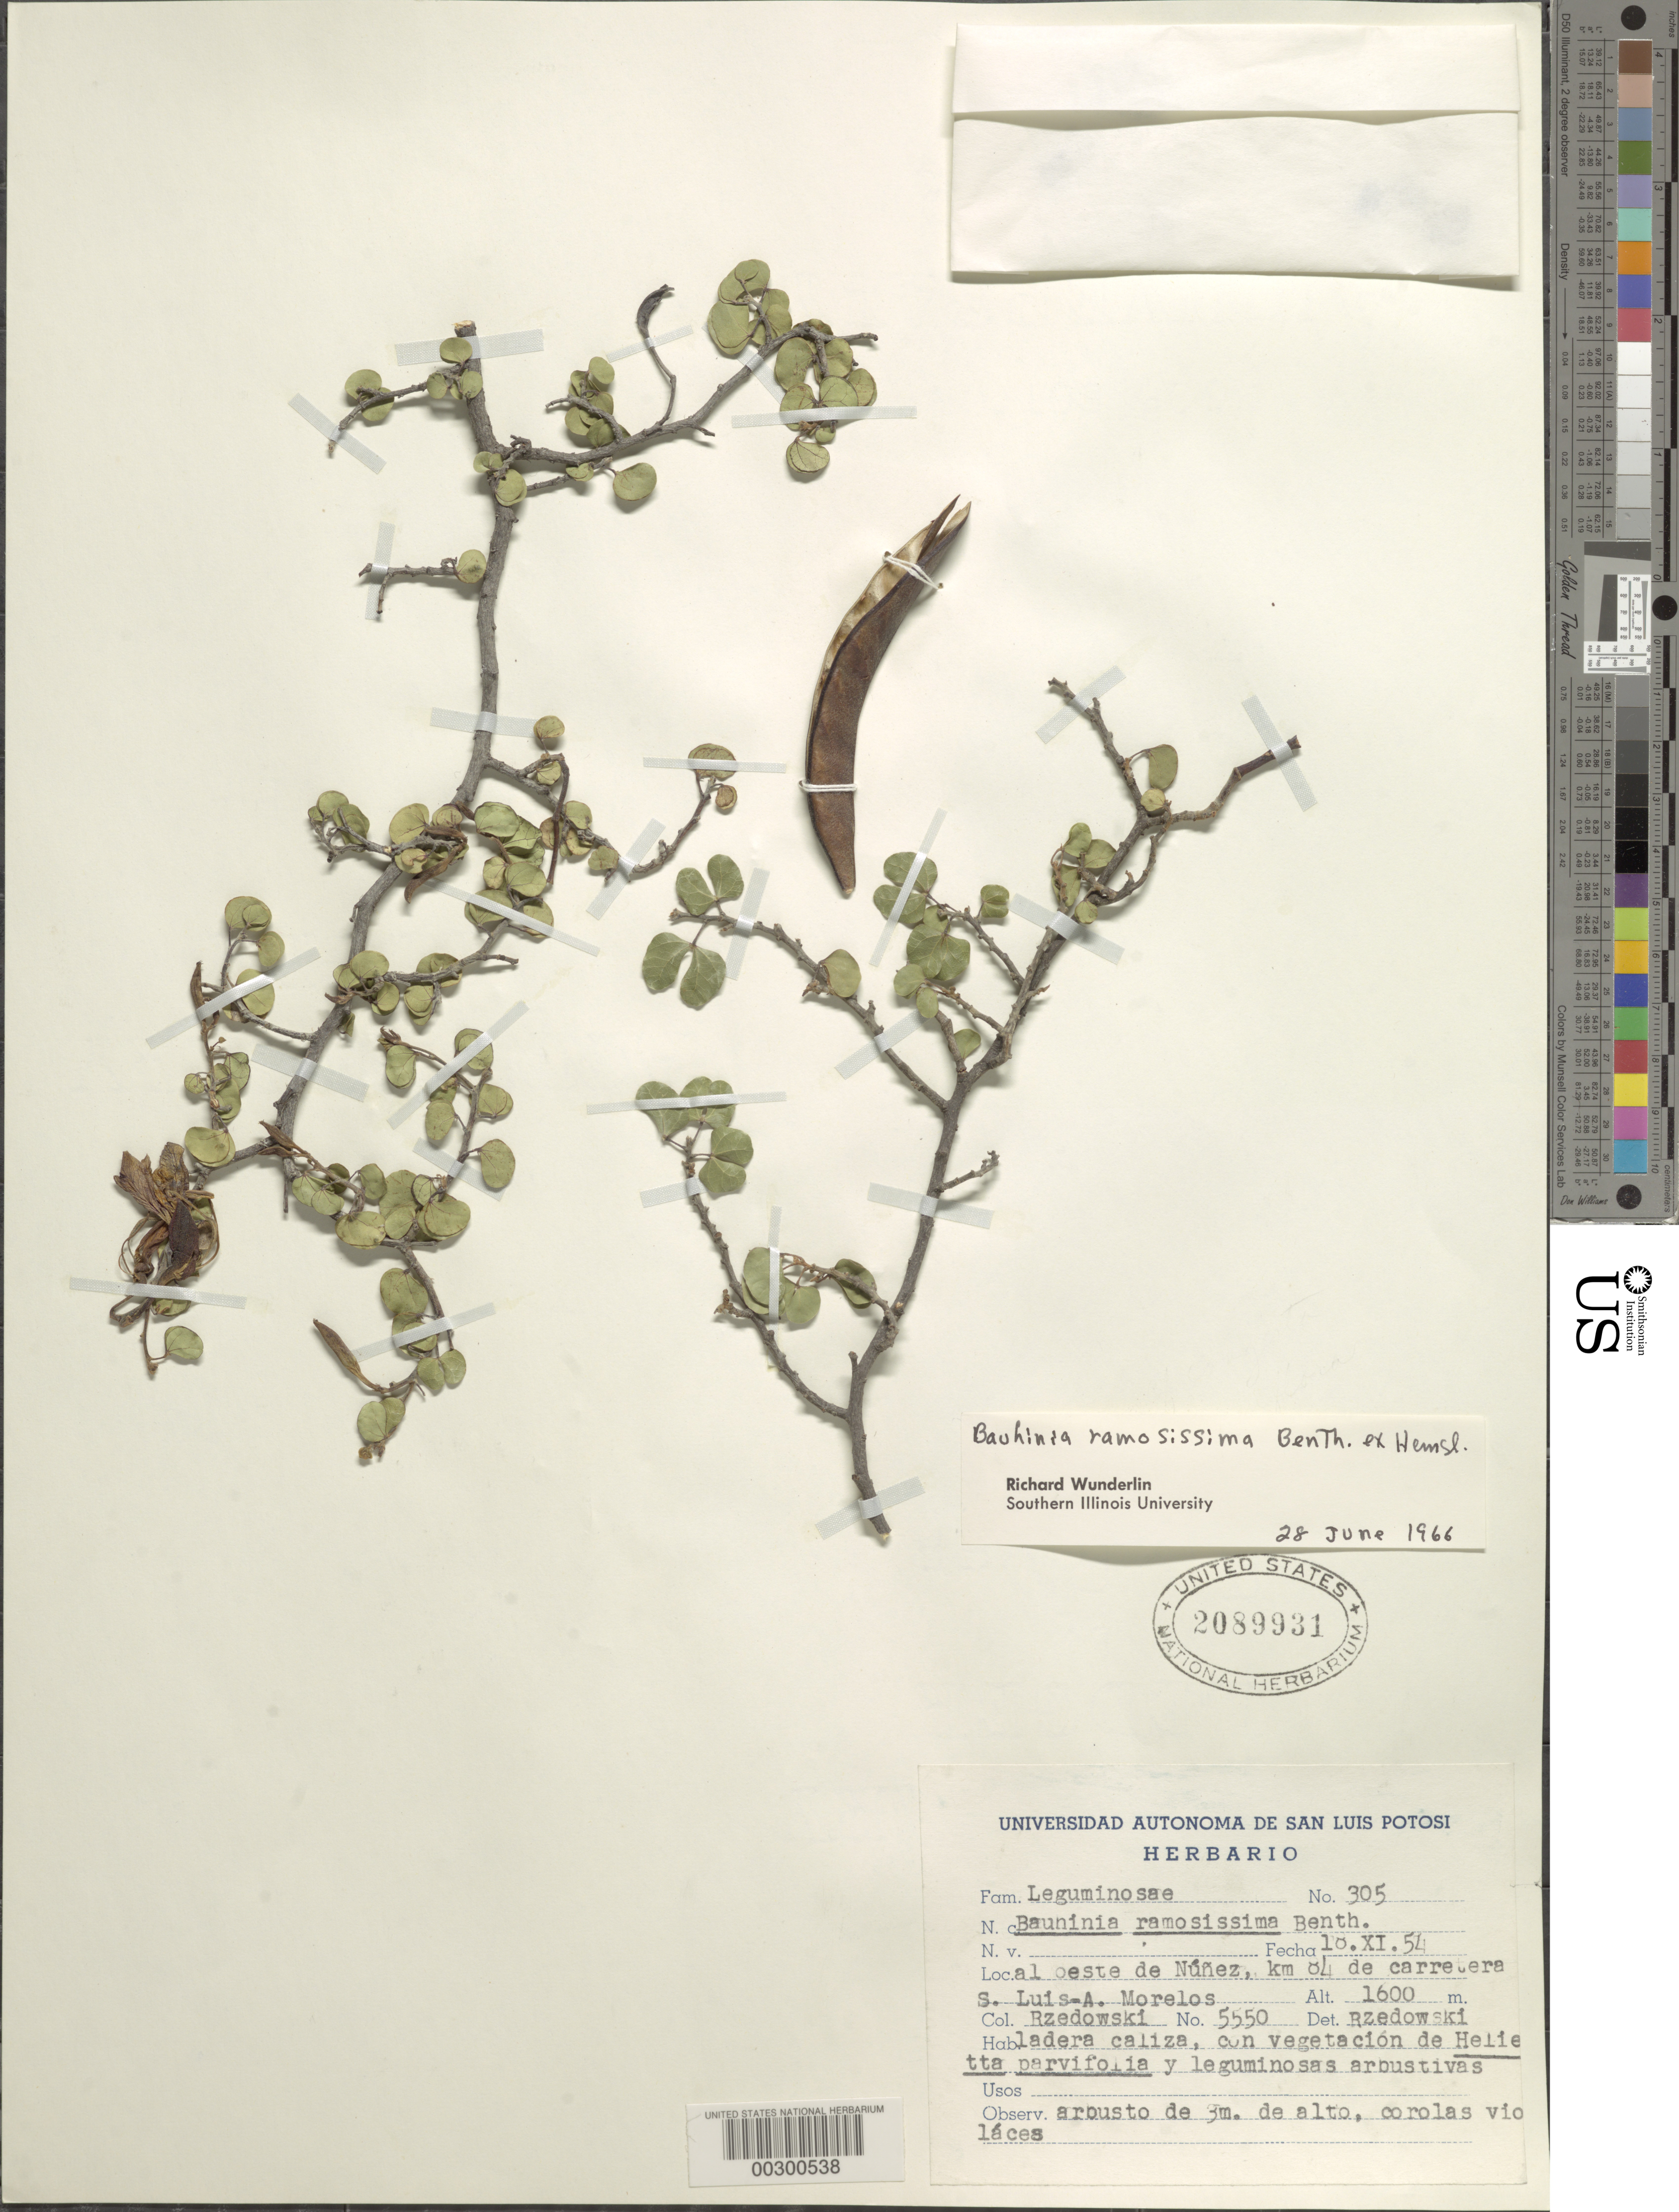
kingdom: Plantae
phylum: Tracheophyta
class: Magnoliopsida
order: Fabales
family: Fabaceae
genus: Bauhinia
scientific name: Bauhinia ramosissima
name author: Benth. ex Hemsl.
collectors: J. Rzedowski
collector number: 305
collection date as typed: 18 Nov 1954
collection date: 1954-11-18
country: Mexico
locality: E of Nunez, km 84 on the road S. Luis-A. Morelos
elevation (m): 1600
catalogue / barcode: US 2089931